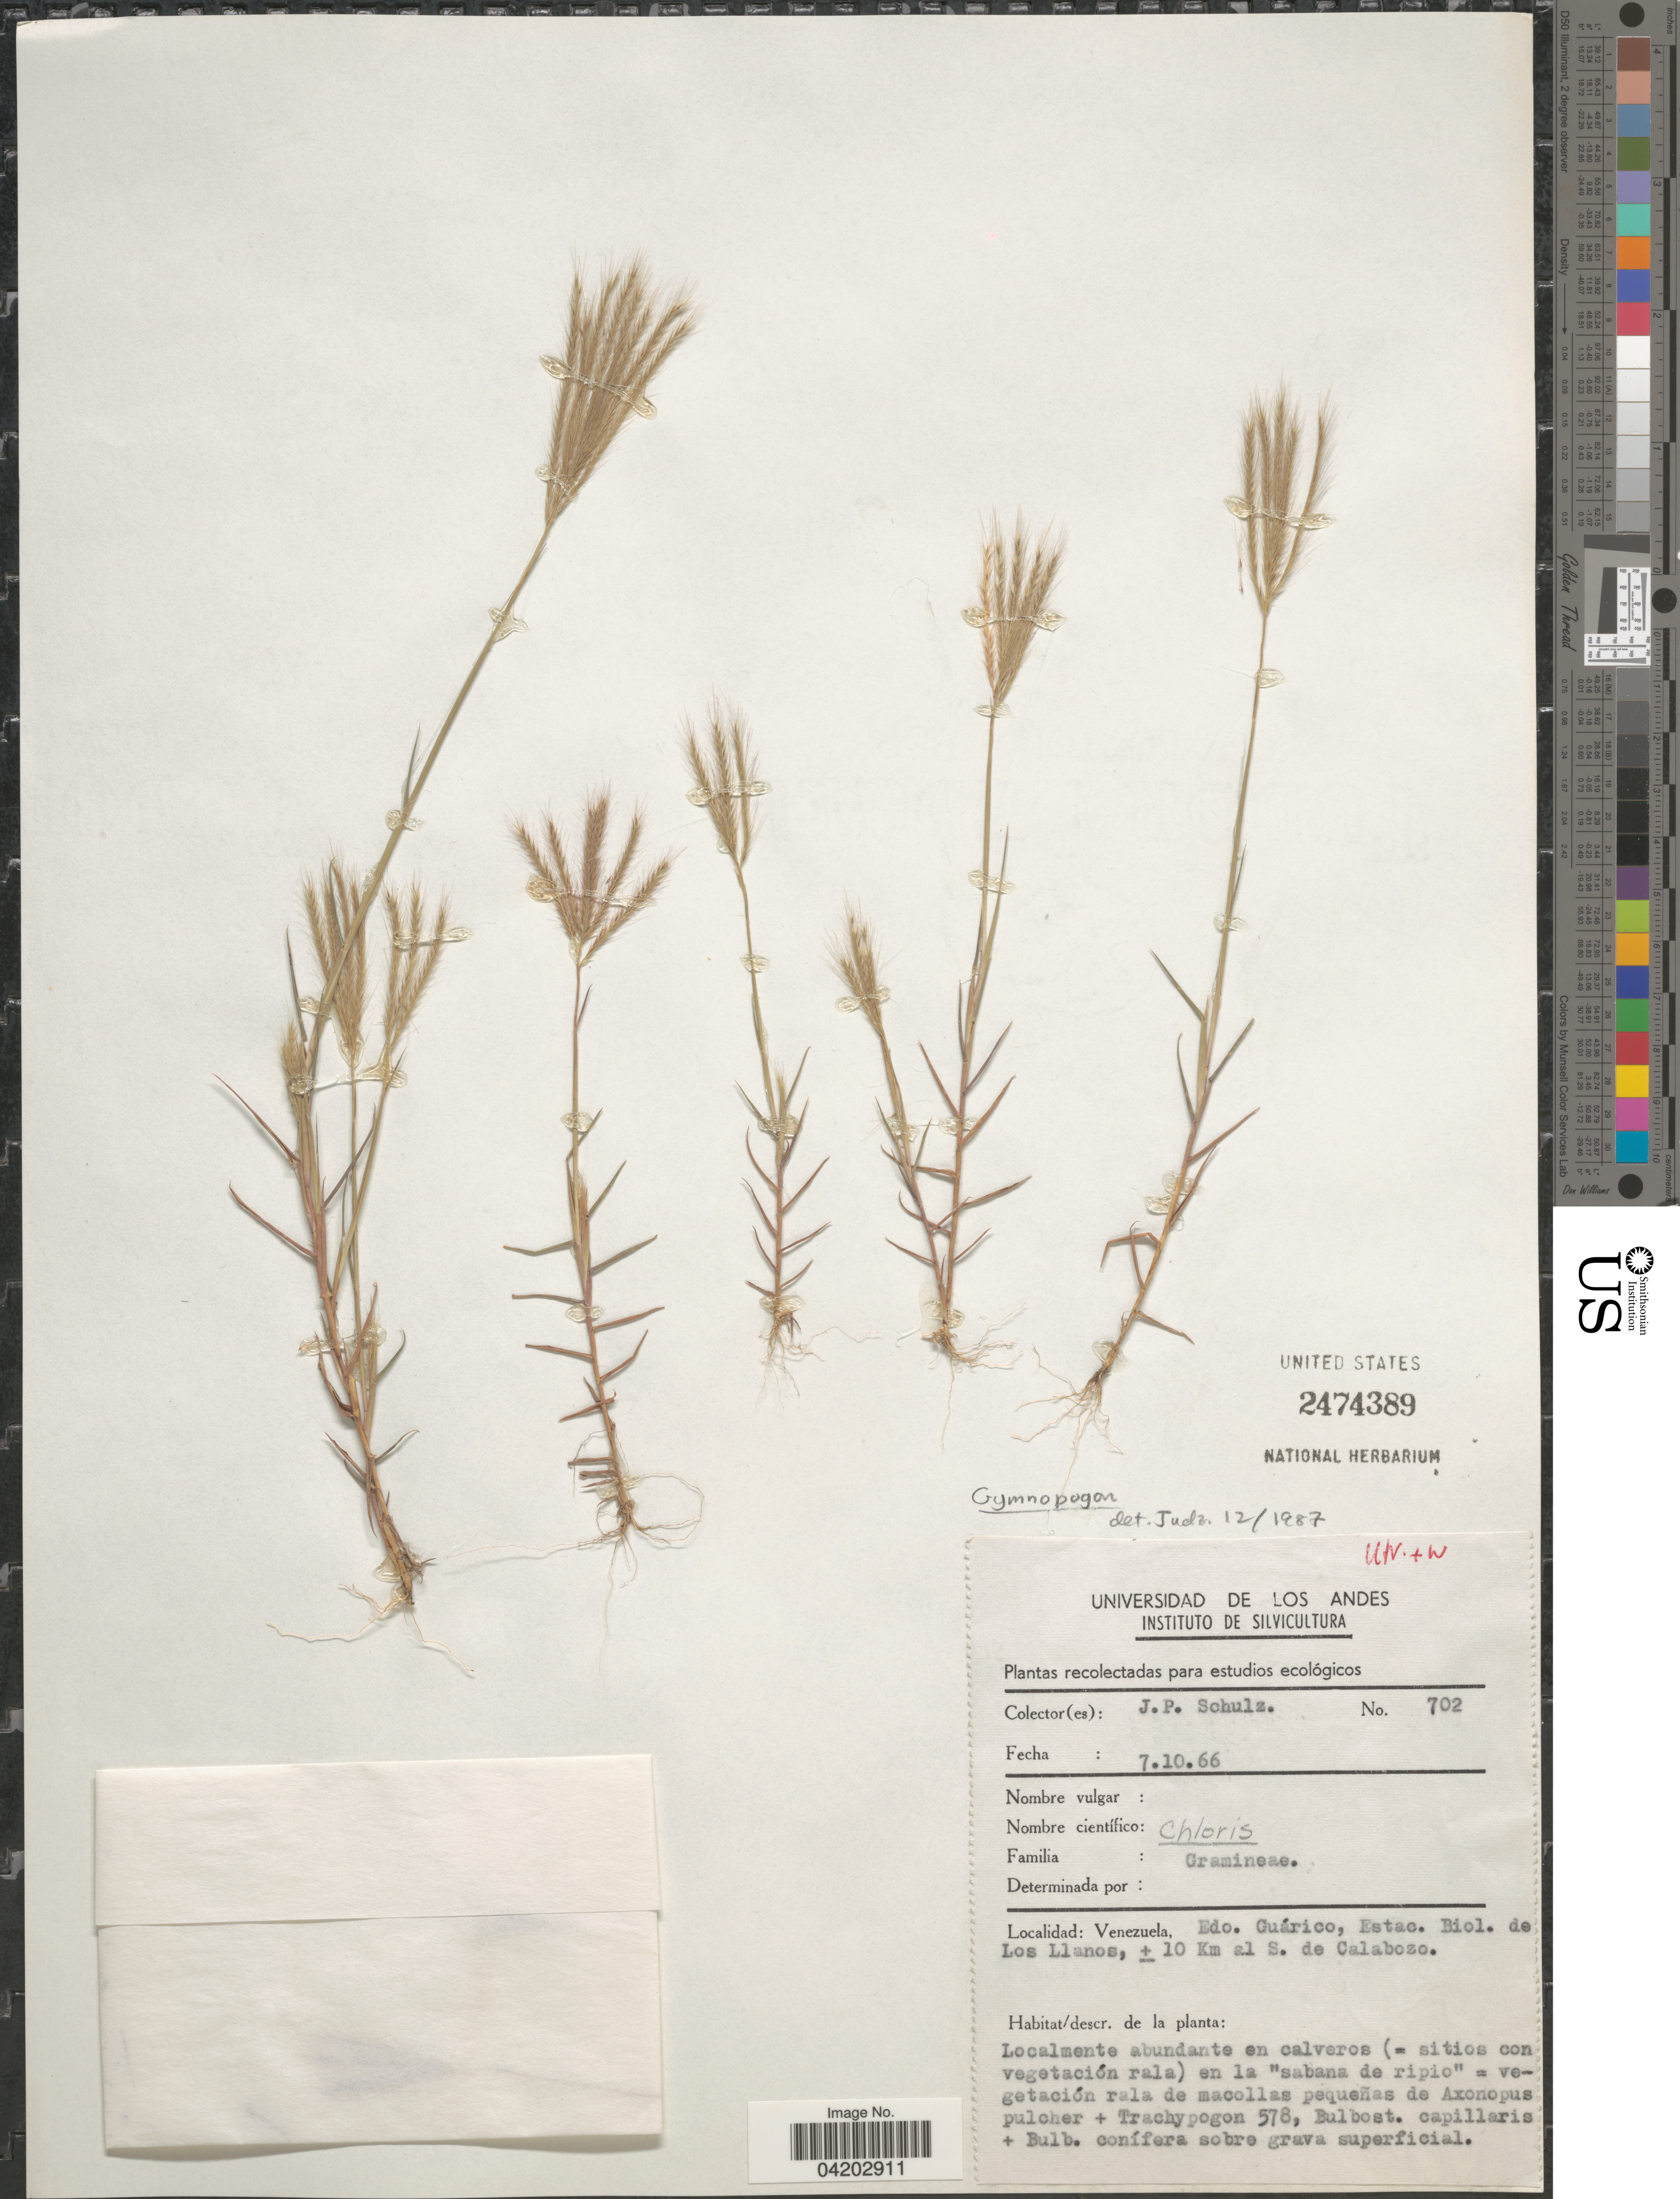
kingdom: Plantae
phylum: Tracheophyta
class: Liliopsida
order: Poales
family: Poaceae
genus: Gymnopogon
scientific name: Gymnopogon sp.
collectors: J. P. Schulz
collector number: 702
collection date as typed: Transcribed d/m/y: 7/10/66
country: Venezuela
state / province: Guarico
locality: Estac. Biol. de Los Llanos, ± 10 Km al S. de Calabozo.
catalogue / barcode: US 2474389